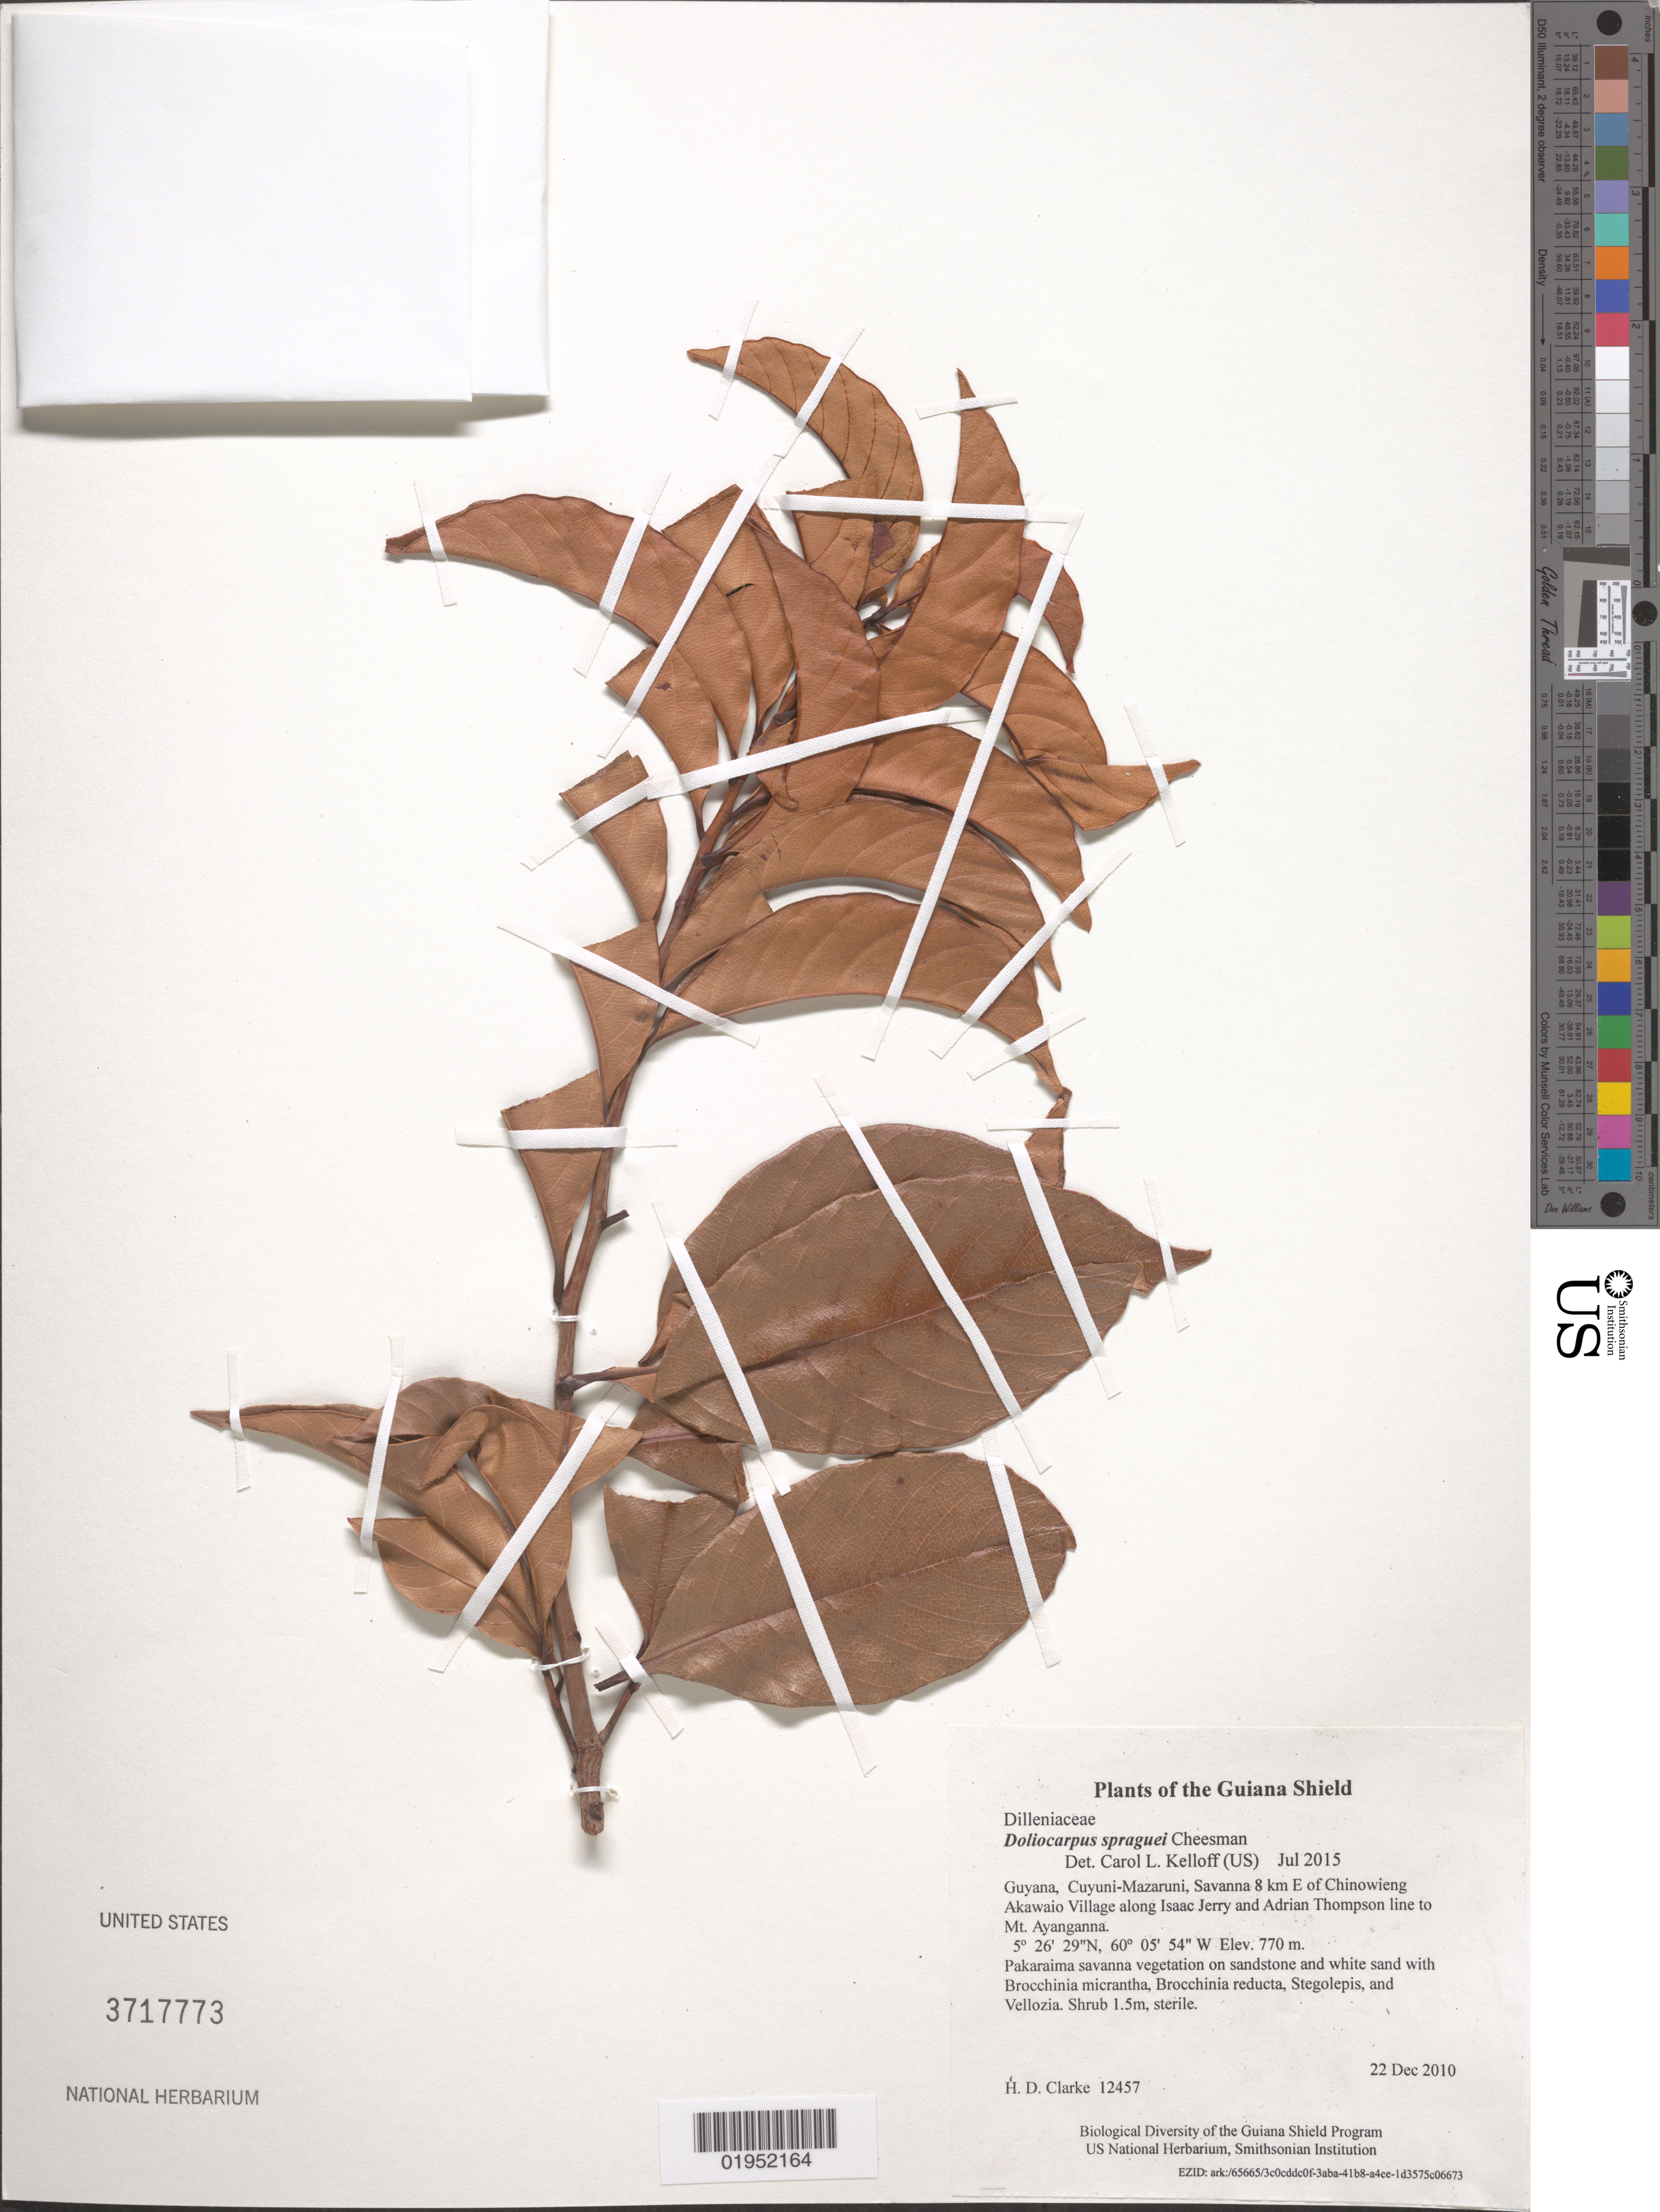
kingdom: Plantae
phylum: Tracheophyta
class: Magnoliopsida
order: Dilleniales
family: Dilleniaceae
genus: Doliocarpus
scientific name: Doliocarpus spraguei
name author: Cheesman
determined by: Kelloff, Carol L., (US), Smithsonian Institution - National Museum of Natural History (UNITED STATES)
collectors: H. D. Clarke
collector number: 12457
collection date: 2010-12-22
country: Guyana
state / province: Cuyuni-Mazaruni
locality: Savanna 8 km E of Chinowieng Akawaio Village along Isaac Jerry and Adrian Thompson line to Mt. Ayanganna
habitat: Pakaraima savanna vegetation on sandstone and white sand with Brocchinia micrantha, Brocchinia reducta, Stegolepis, and Vellozia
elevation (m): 770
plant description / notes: photo, voucher for DNA sample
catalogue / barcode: US 3717773